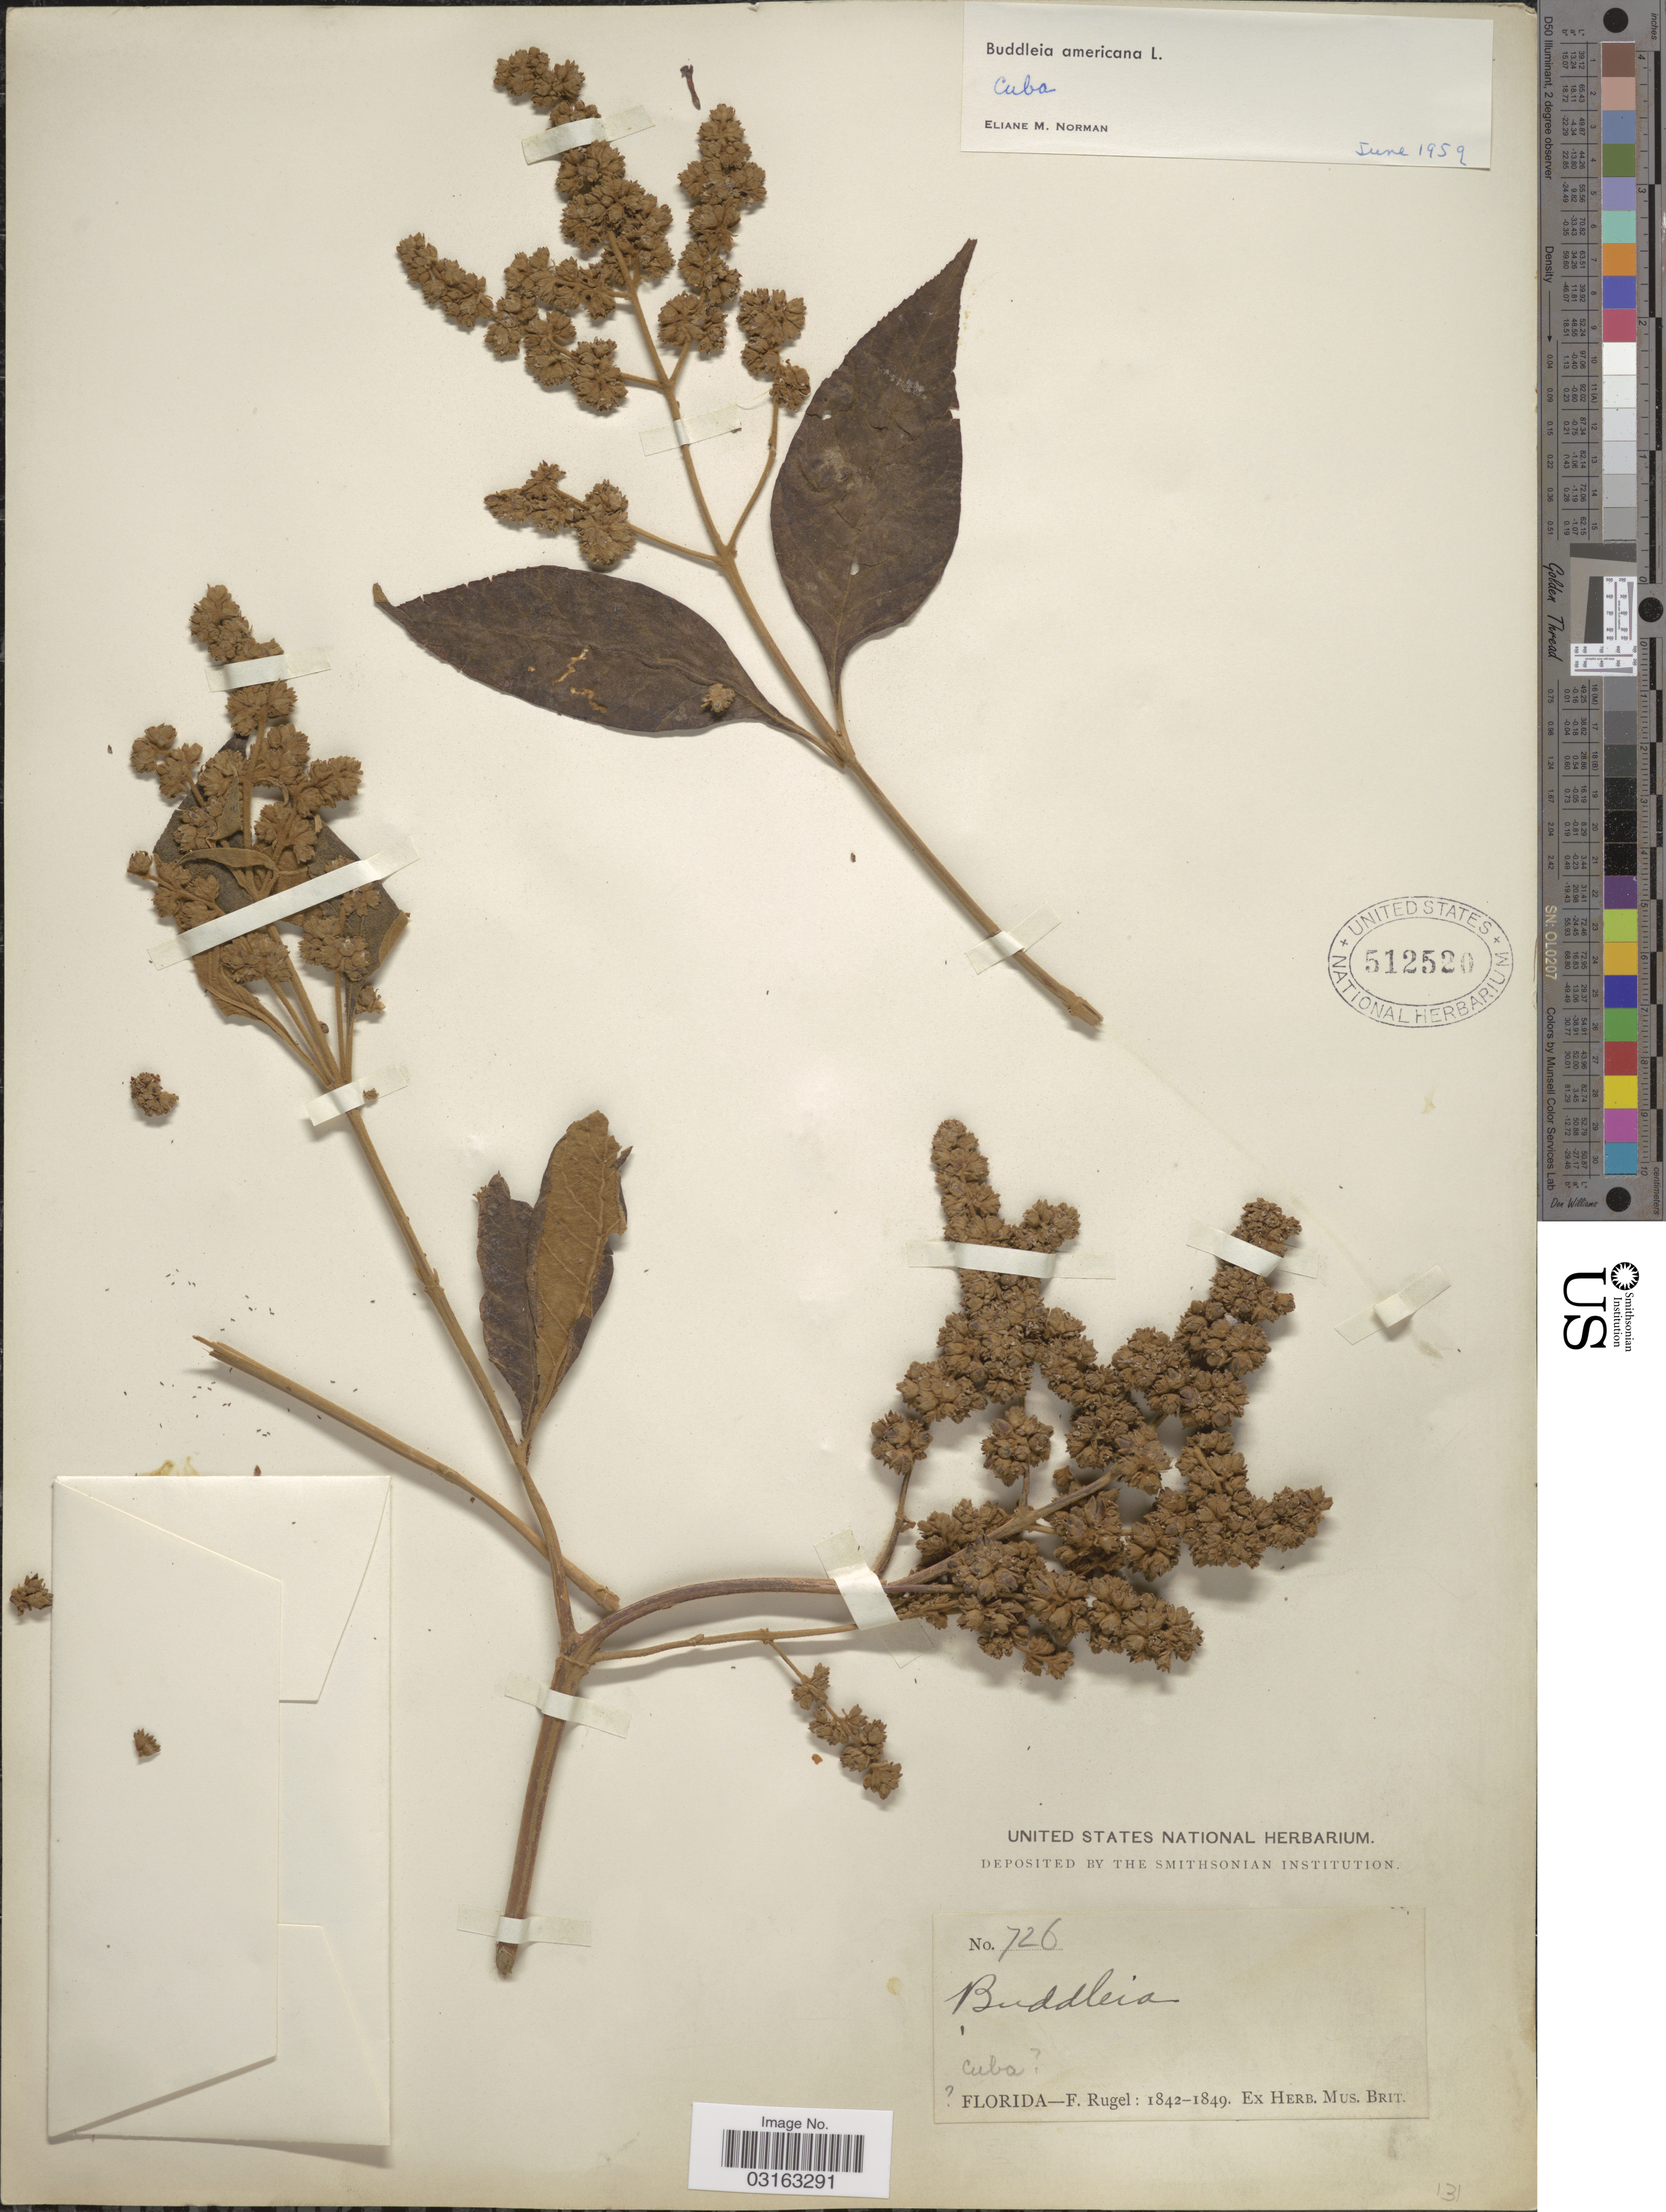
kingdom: Plantae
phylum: Tracheophyta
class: Magnoliopsida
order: Lamiales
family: Scrophulariaceae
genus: Buddleja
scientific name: Buddleja americana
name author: L.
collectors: F. Rugel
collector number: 726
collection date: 1842/1849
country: United States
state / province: Florida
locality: Cuba [unsure placement].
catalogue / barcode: US 512520